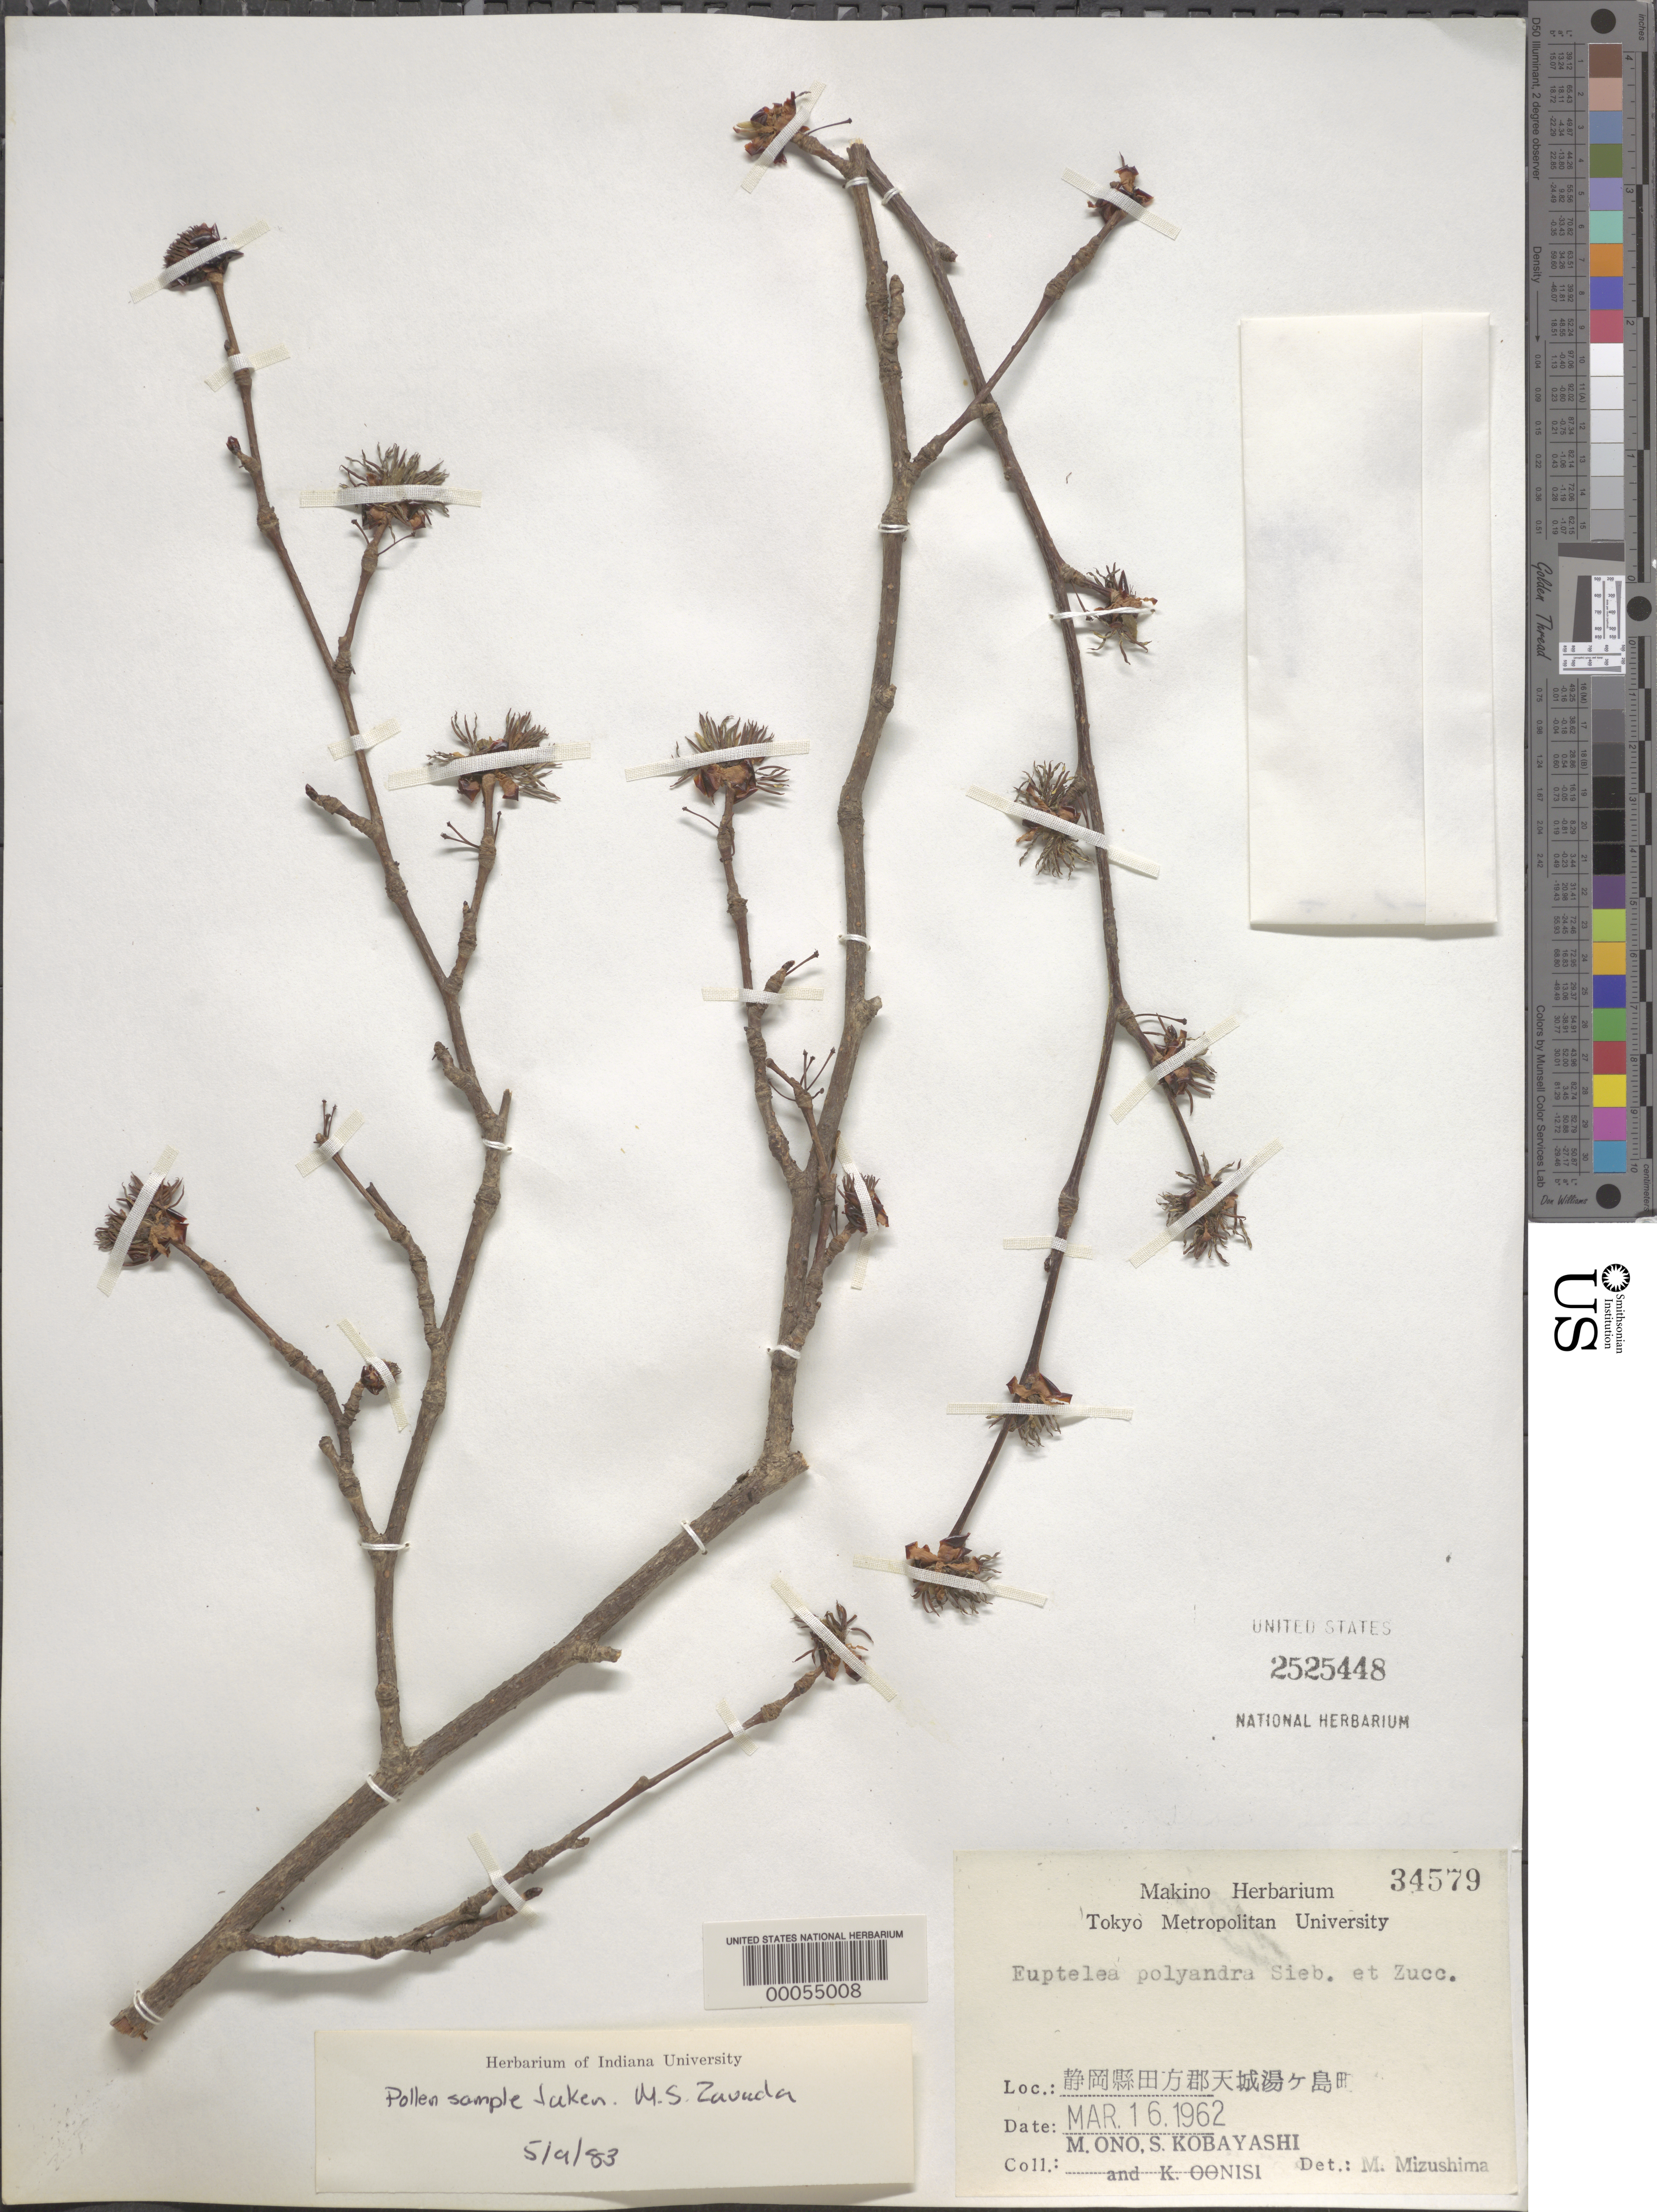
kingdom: Plantae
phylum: Tracheophyta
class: Magnoliopsida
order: Ranunculales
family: Eupteleaceae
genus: Euptelea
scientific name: Euptelea polyandra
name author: Siebold & Zucc.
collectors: M. Ono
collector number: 34579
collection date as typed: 16 Mar 1962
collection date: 1962-03-16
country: Japan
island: Honshu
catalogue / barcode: US 2525448